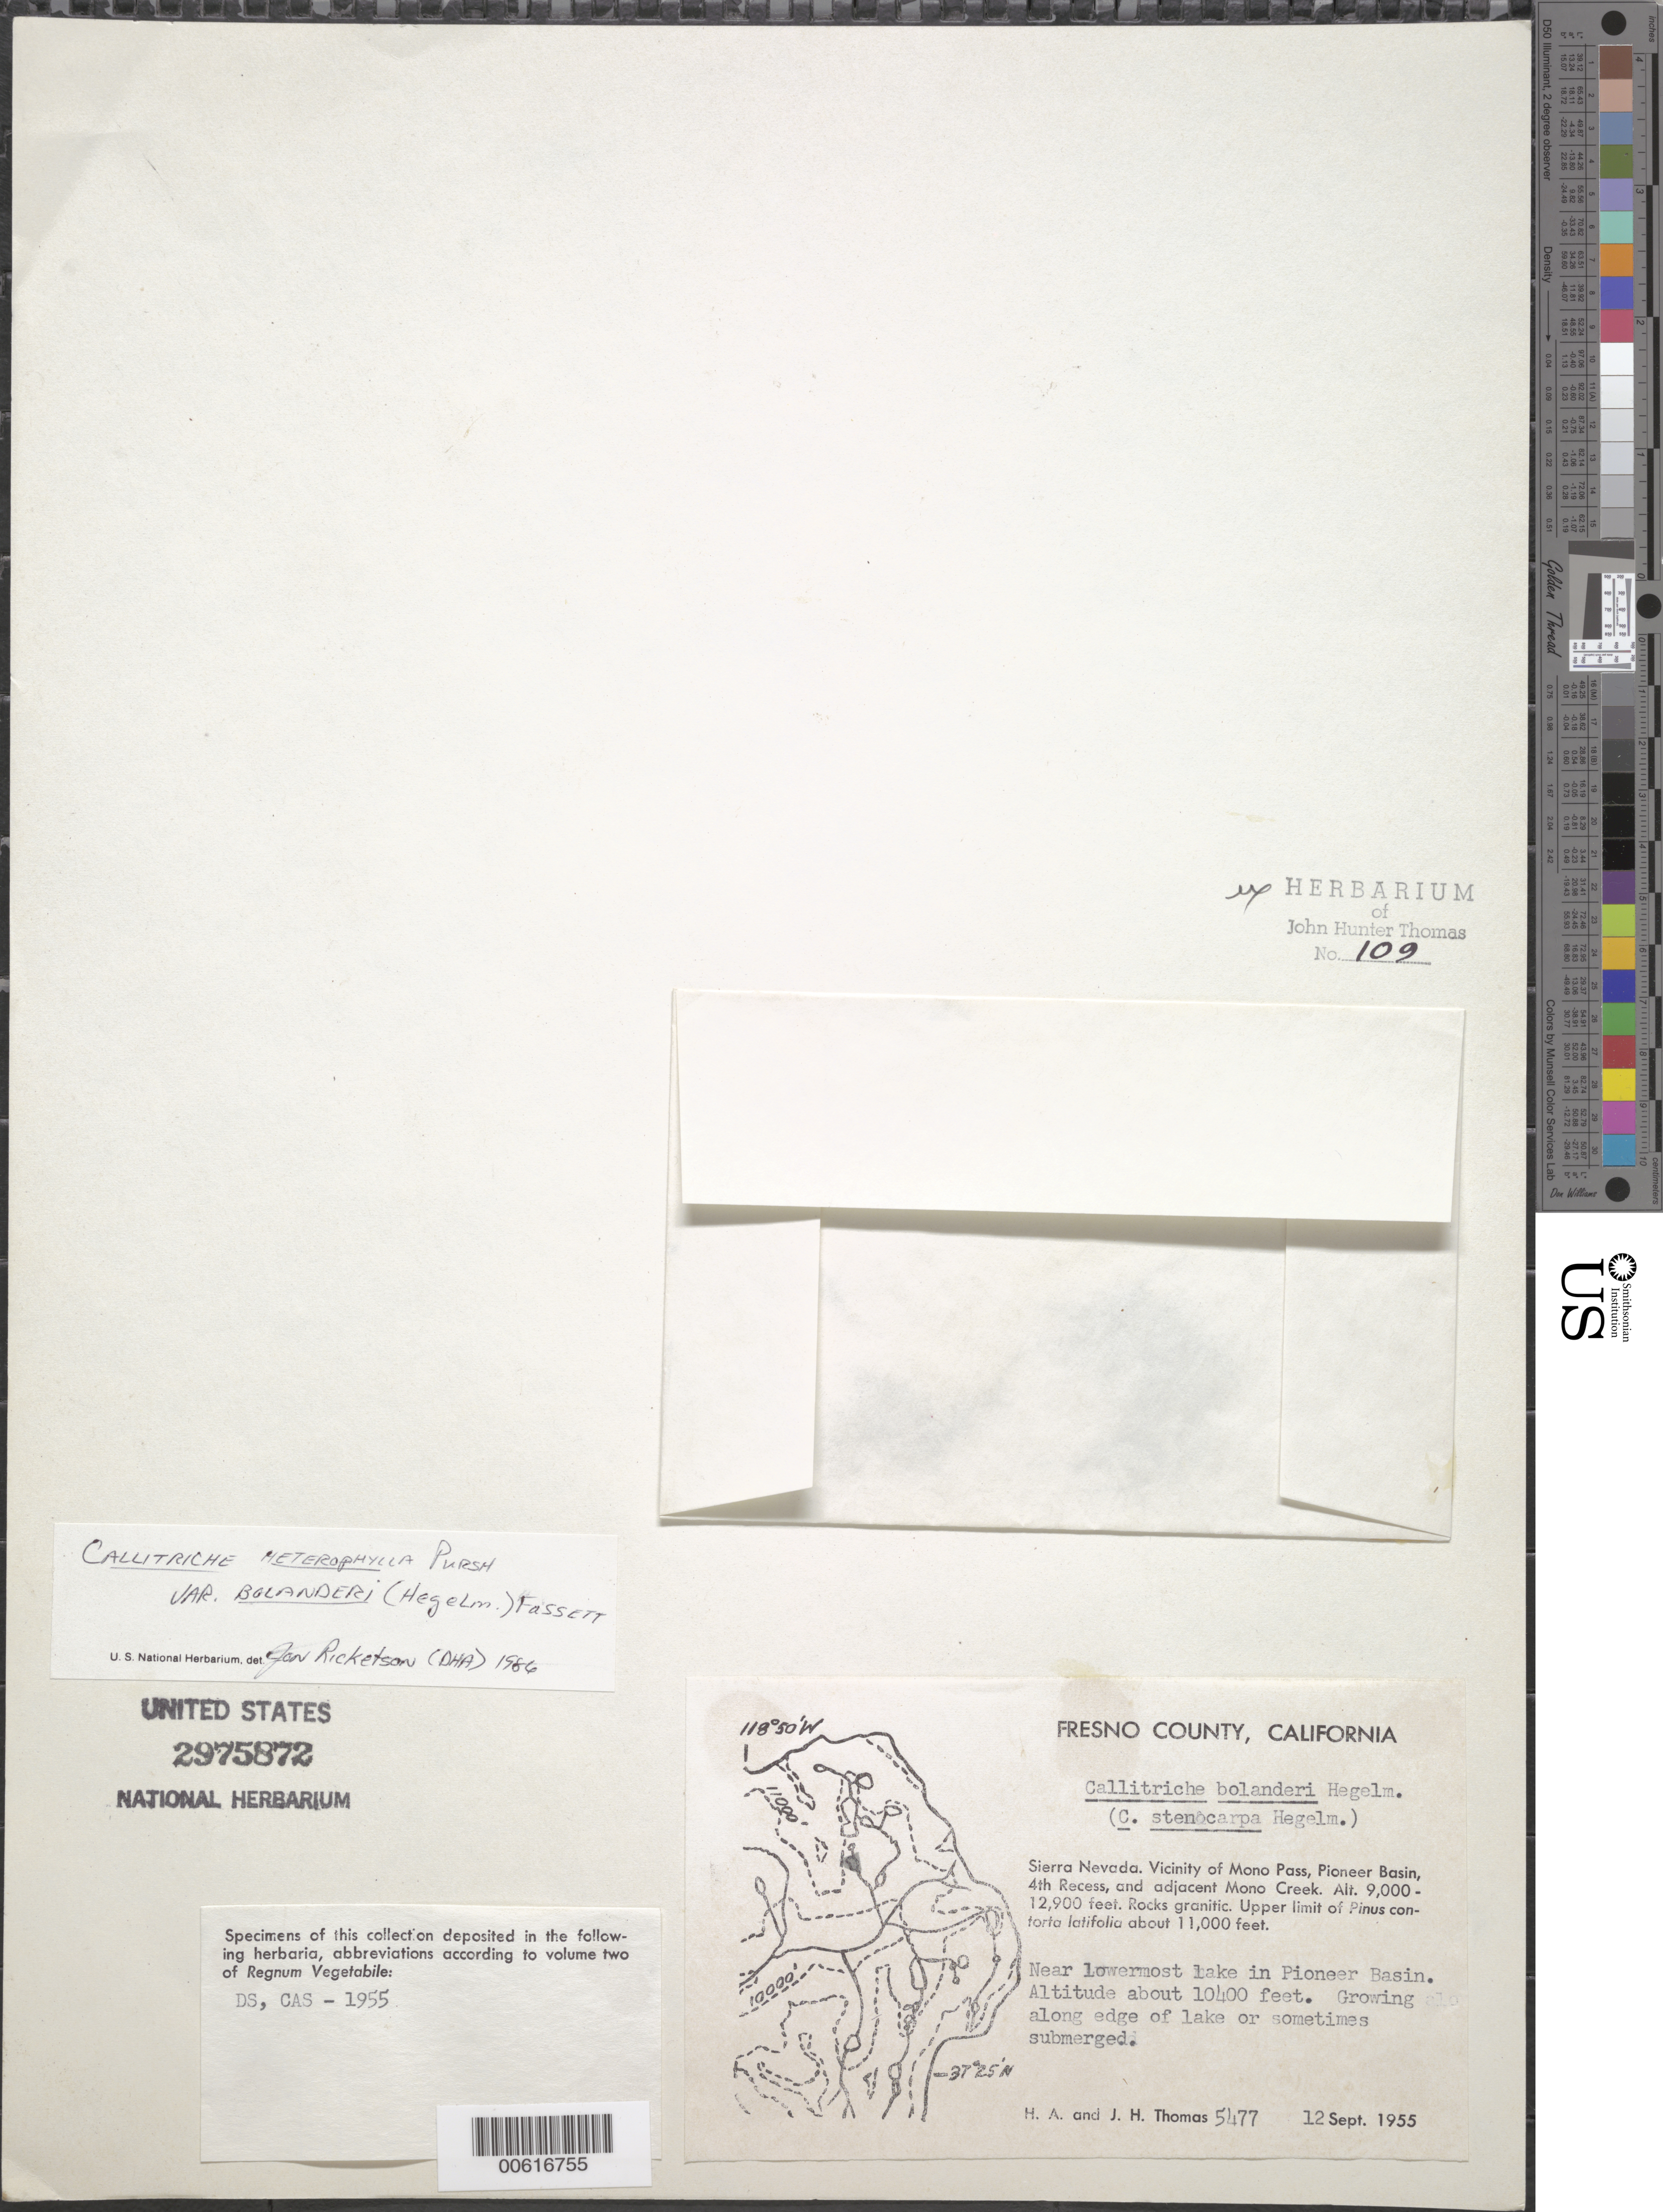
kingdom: Plantae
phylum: Tracheophyta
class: Magnoliopsida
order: Lamiales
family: Plantaginaceae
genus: Callitriche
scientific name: Callitriche heterophylla var. bolanderi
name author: (Hegelm.) Fassett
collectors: H. Thomas & J. H. Thomas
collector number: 5477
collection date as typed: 12 Sep 1955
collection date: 1955-09-12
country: United States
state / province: California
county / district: Fresno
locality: Pioneer Basin, Nierra Nevada, Mono Pass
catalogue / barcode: US 2975872